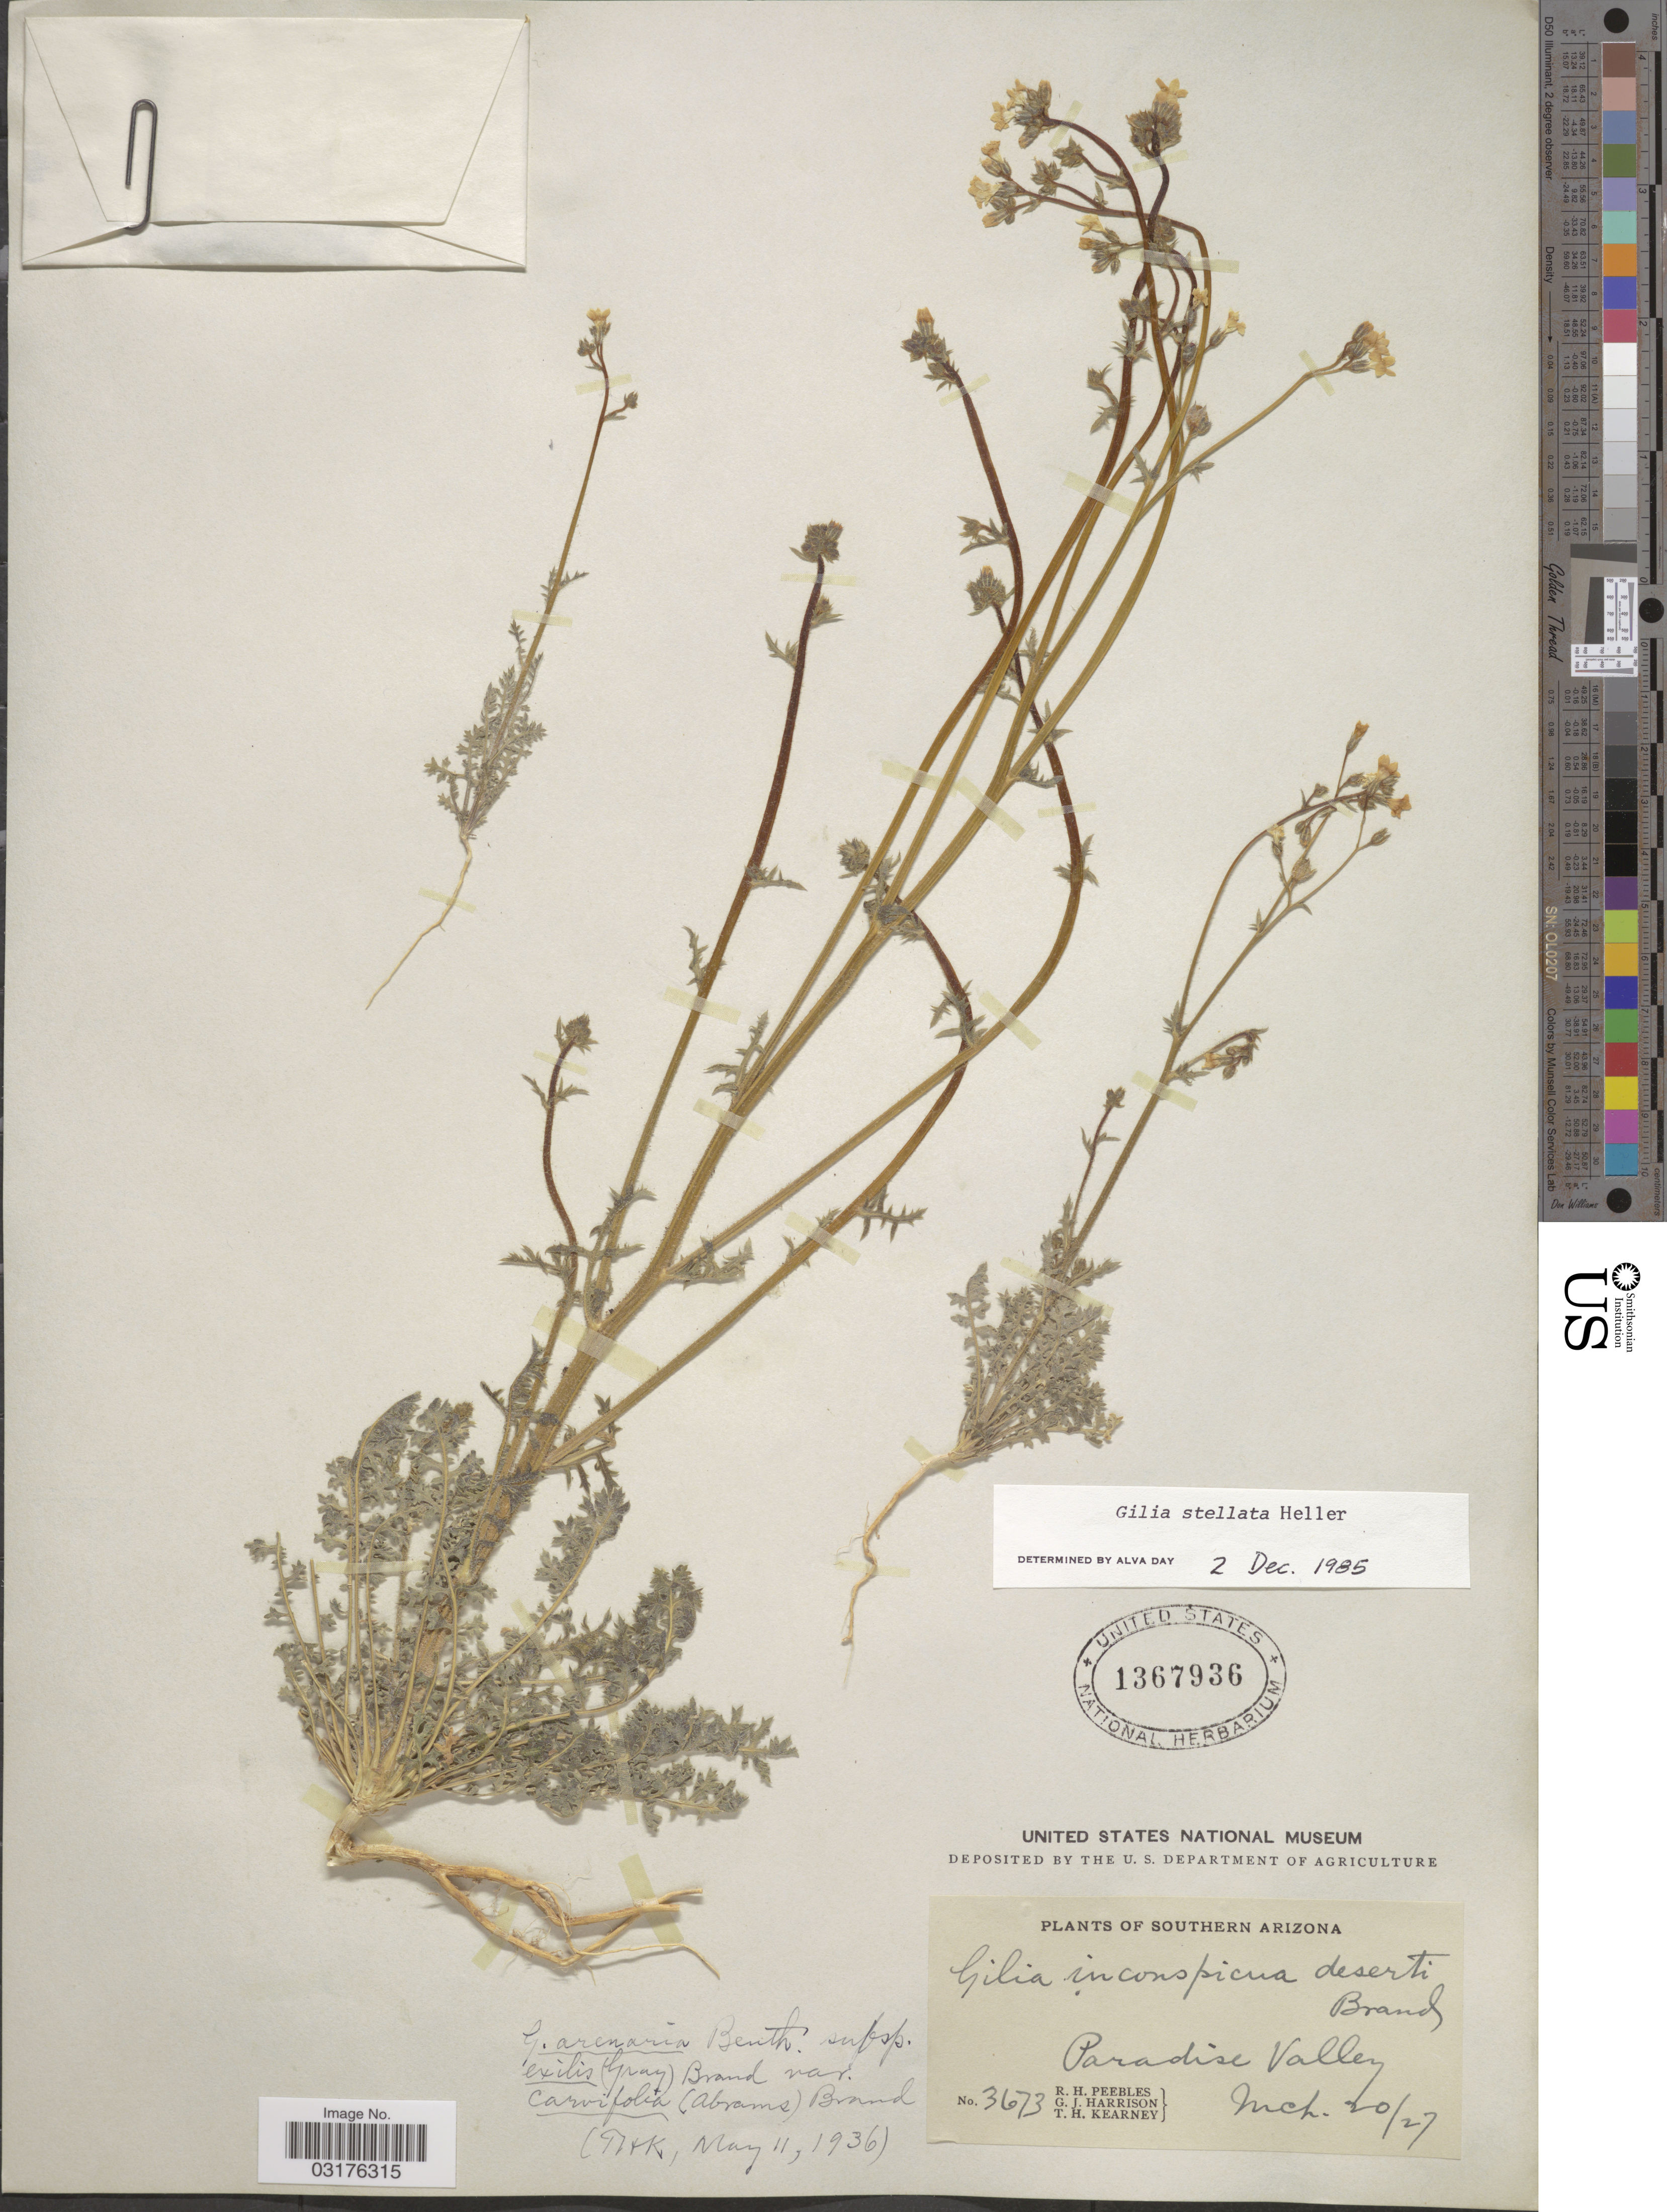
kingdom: Plantae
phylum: Tracheophyta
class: Magnoliopsida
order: Ericales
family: Polemoniaceae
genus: Gilia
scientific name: Gilia stellata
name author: A. Heller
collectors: R. H. Peebles, G. J. Harrison & T. H. Kearney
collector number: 3673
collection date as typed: Transcribed d/m/y: 20/3/27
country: United States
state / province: Arizona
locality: Southern Arizona, Paradise Valley.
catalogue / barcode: US 1367936